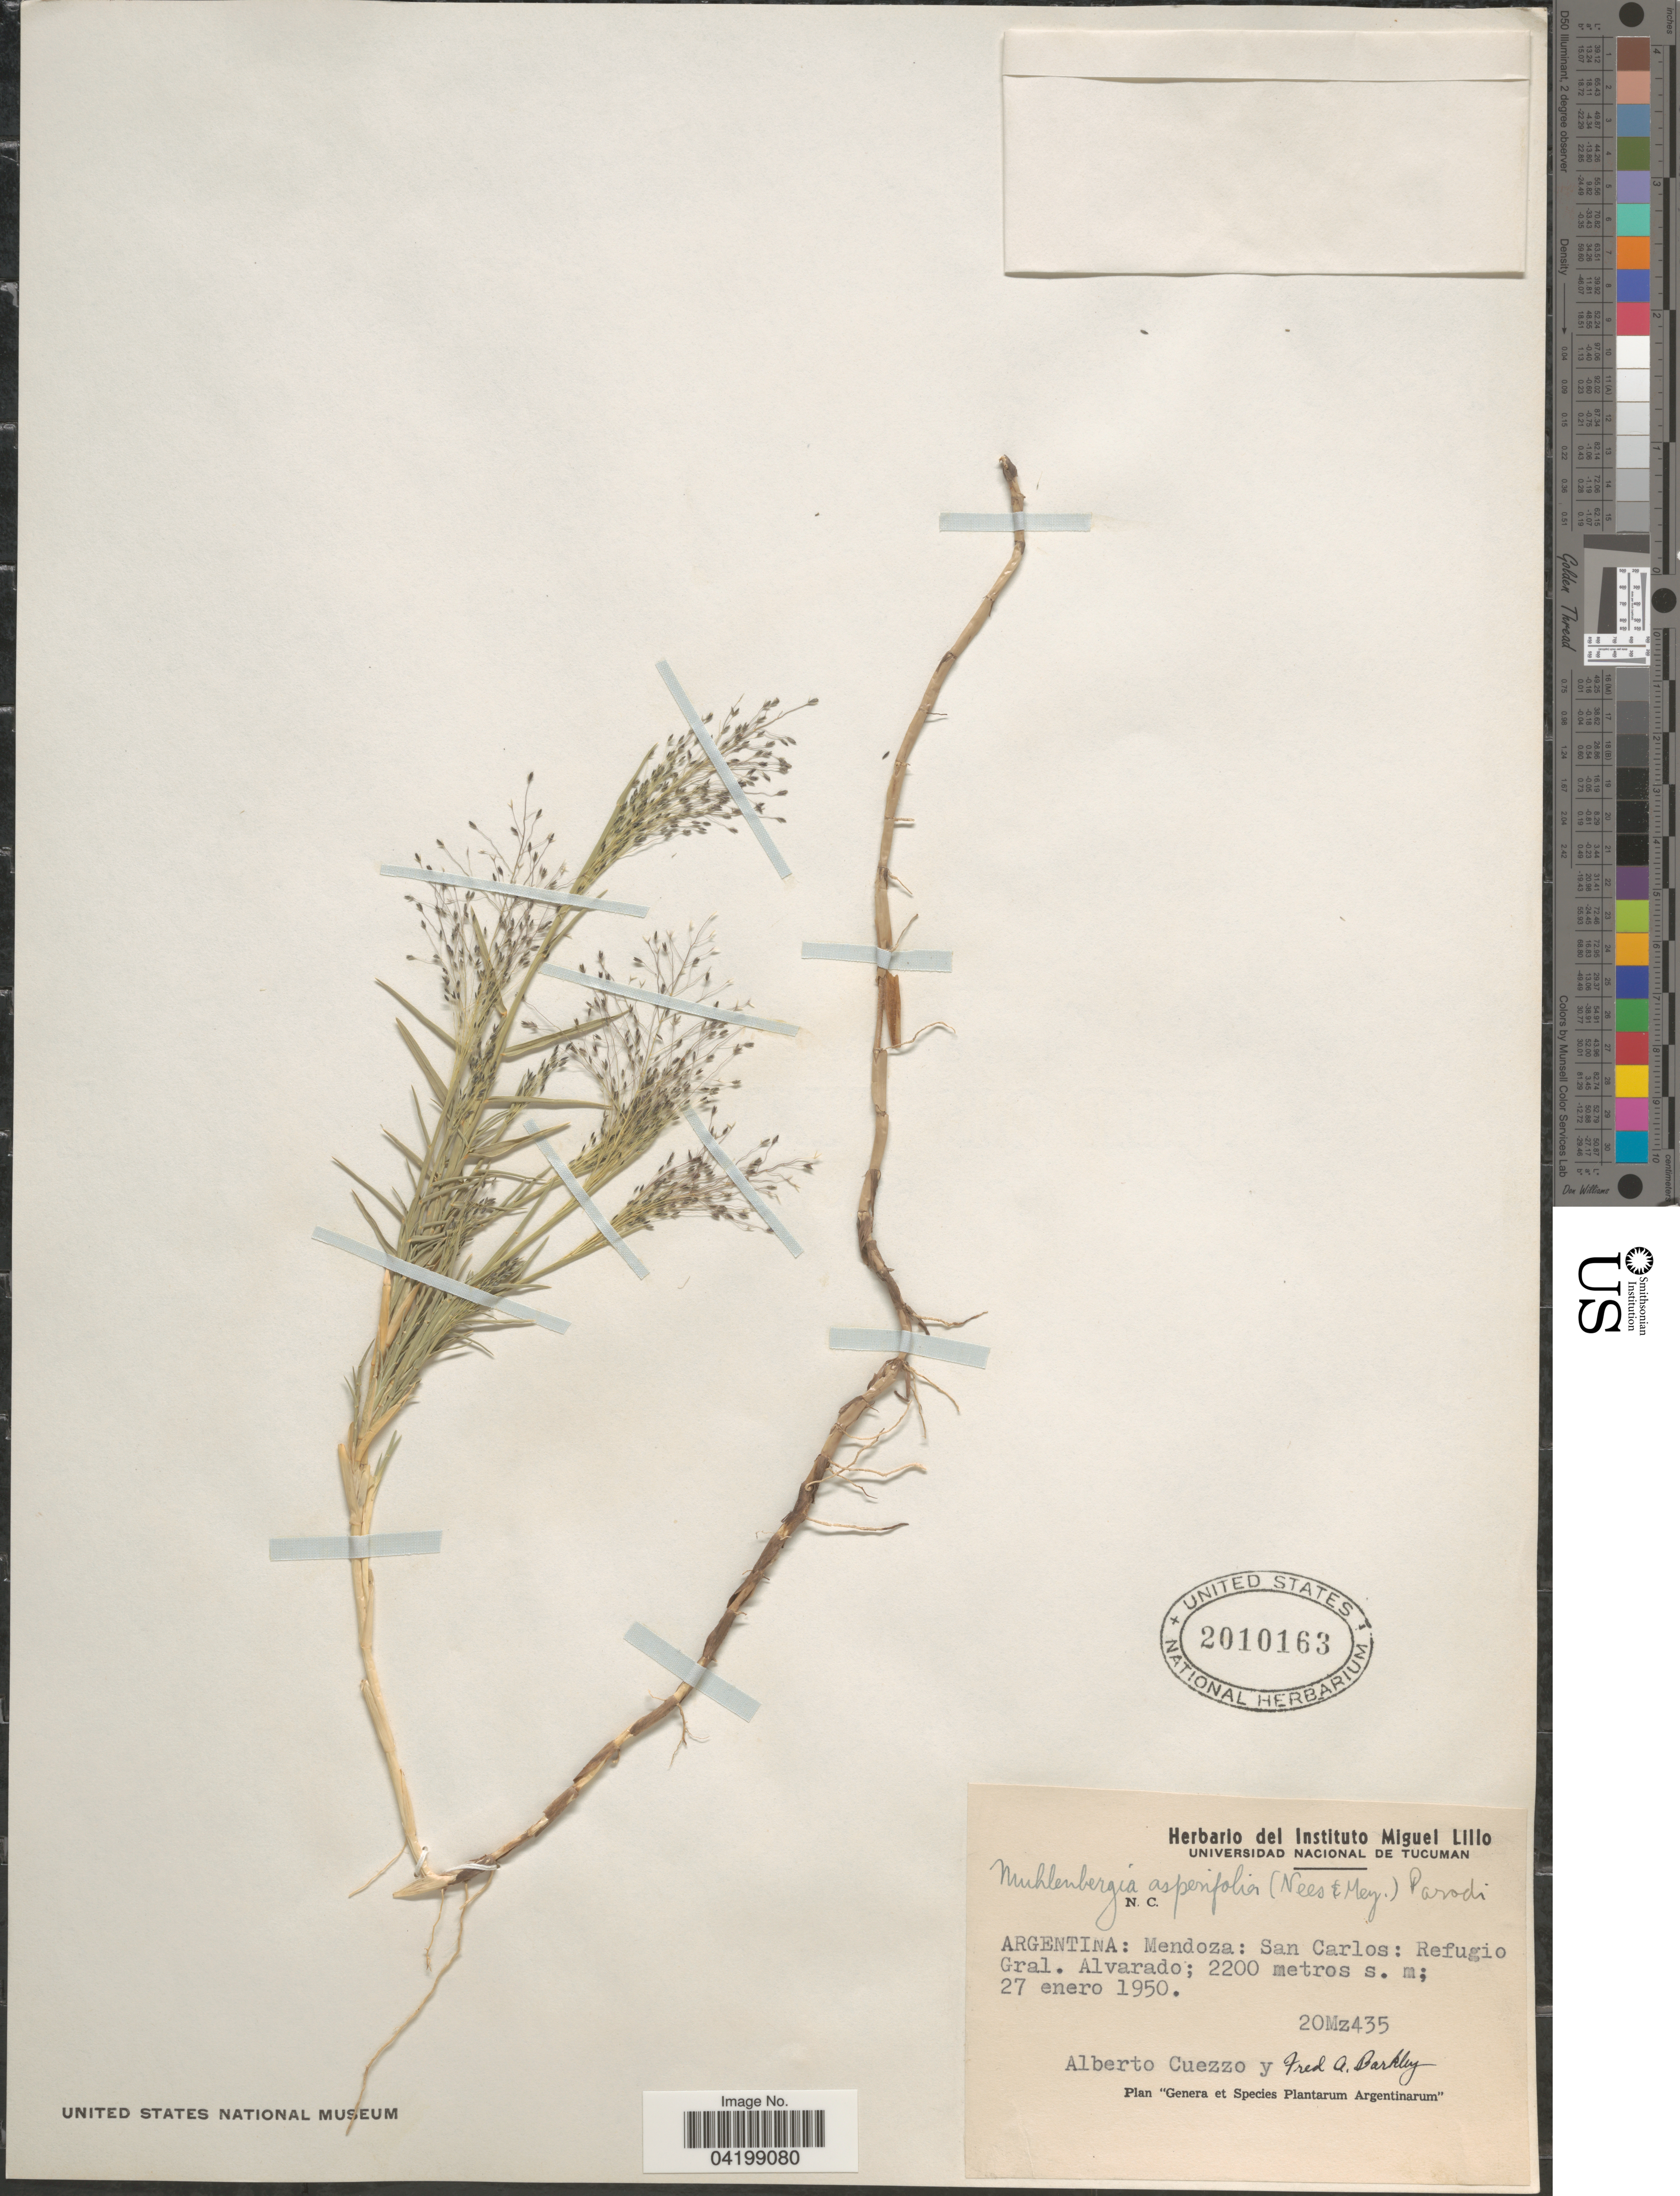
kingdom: Plantae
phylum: Tracheophyta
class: Liliopsida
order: Poales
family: Poaceae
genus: Muhlenbergia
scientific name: Muhlenbergia asperifolia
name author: (Nees & Meyen ex Trin.) Parodi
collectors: A. Cuezzo & F. A. Barkley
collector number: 20Mz435?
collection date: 1950-01-27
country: Argentina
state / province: Mendoza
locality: San Carlos: Refugio Gral. Alvarado.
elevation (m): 2200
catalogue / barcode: US 2010163